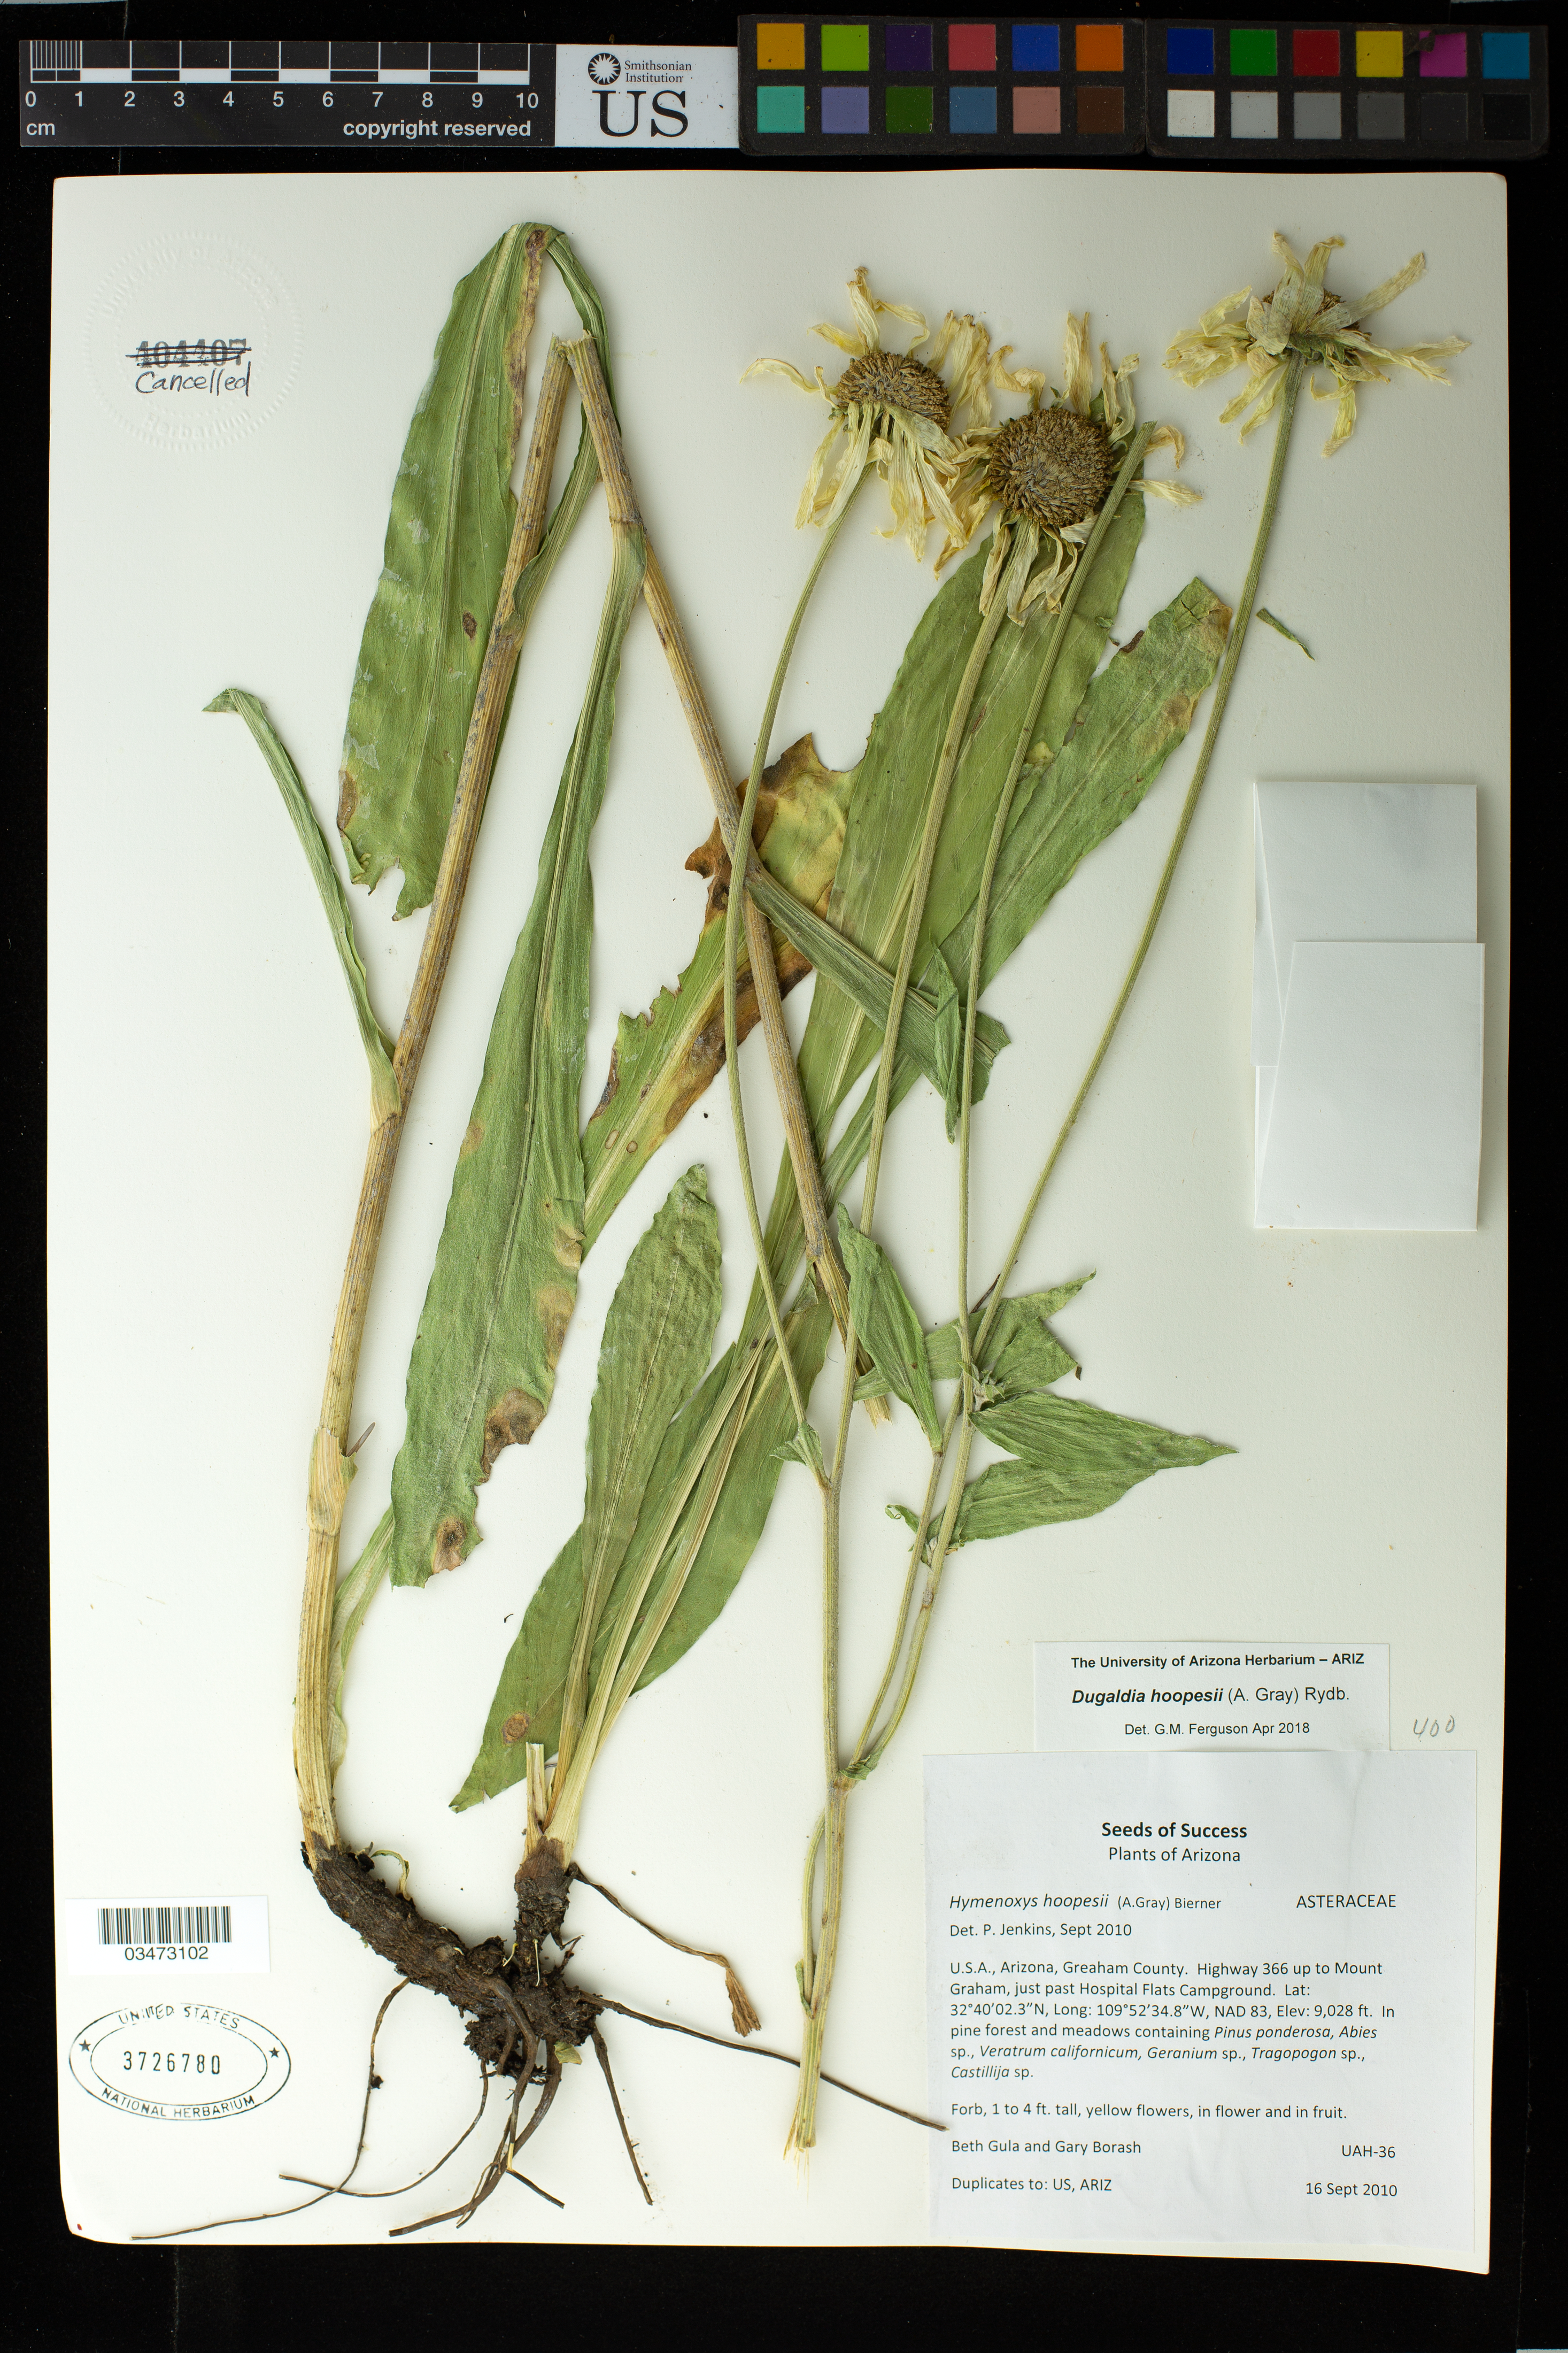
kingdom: Plantae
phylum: Tracheophyta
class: Magnoliopsida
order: Asterales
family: Asteraceae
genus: Dugaldia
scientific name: Dugaldia hoopesii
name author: (A. Gray) Rydb.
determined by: Ferguson, G. M.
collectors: B. Gula & G. Borash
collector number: UAH-36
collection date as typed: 16 Sep 2010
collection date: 2010-09-16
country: United States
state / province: Arizona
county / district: Graham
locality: Greaham County. Highway 366 up to Mount Graham, just past Hospital Flats Campground.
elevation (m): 2752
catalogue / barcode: US 3726780